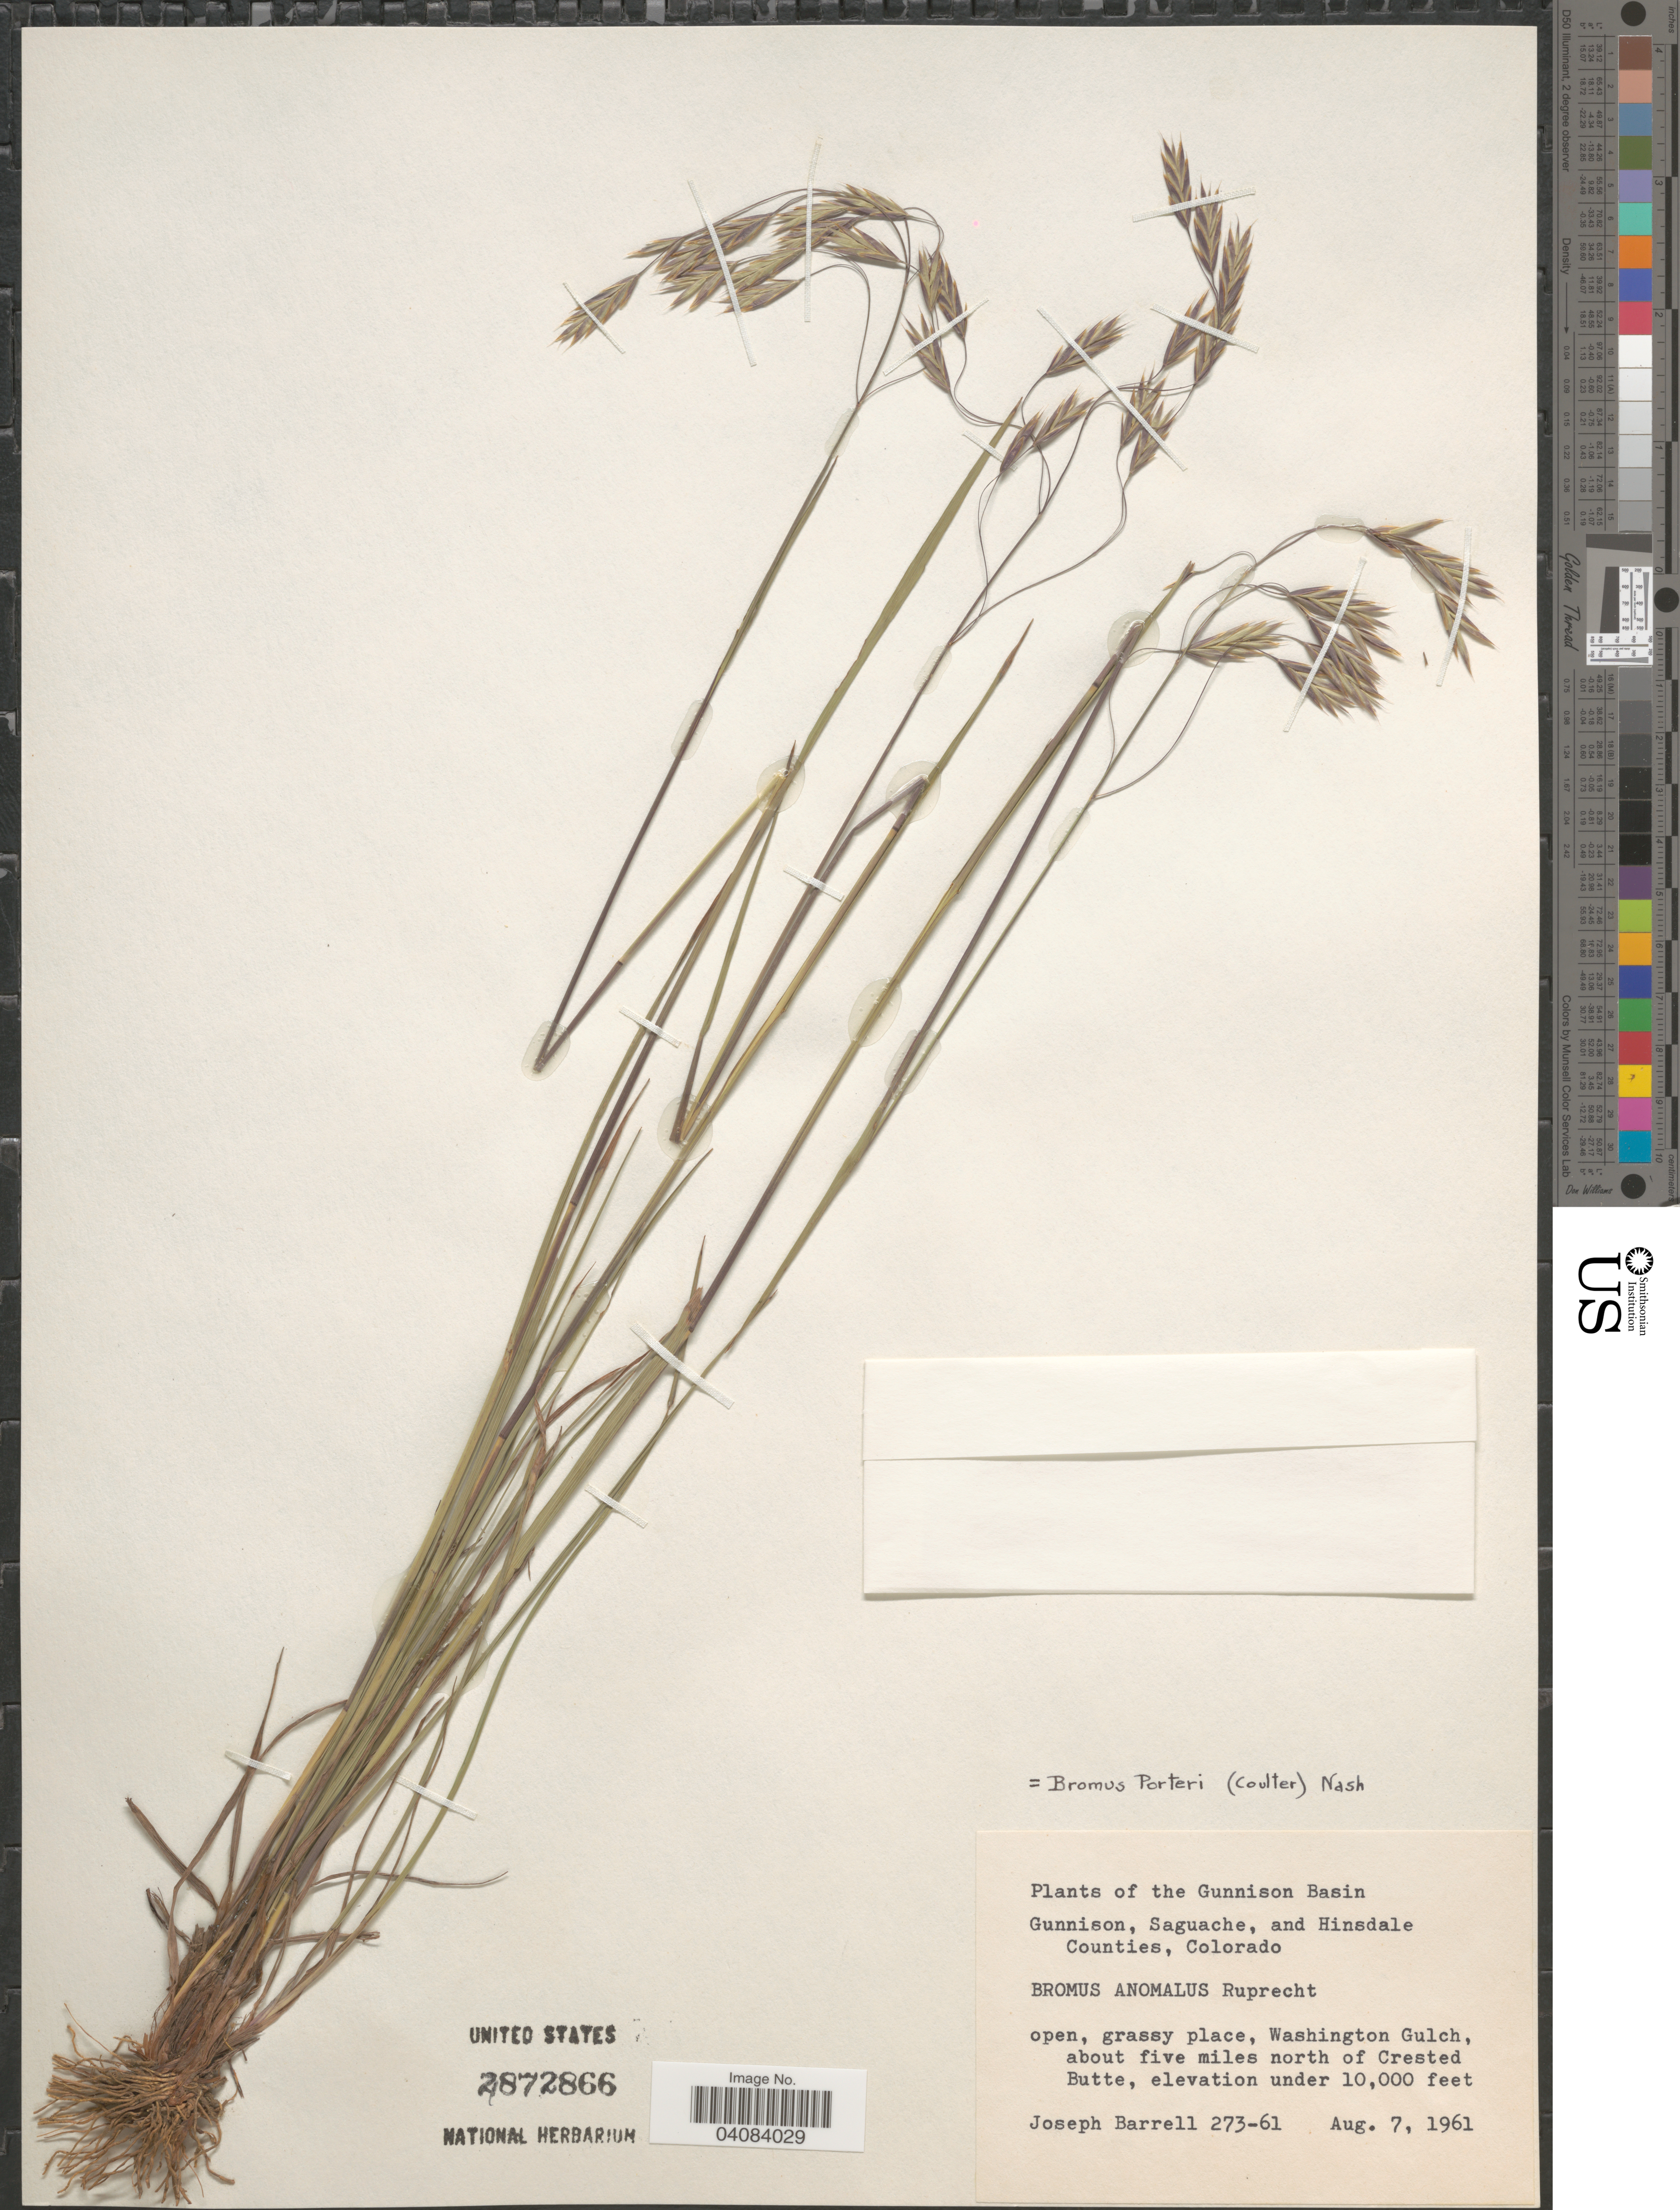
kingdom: Plantae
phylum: Tracheophyta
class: Liliopsida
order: Poales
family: Poaceae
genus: Bromus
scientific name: Bromus porteri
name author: (J.M. Coult.) Nash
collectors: J. Barrell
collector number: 273-61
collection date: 1961-08-07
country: United States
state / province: Colorado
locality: The Gunnison Basin. Open, grassy place, Washington Gulch, about five miles north of Crested Butte.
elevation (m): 3048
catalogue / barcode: US 2872866